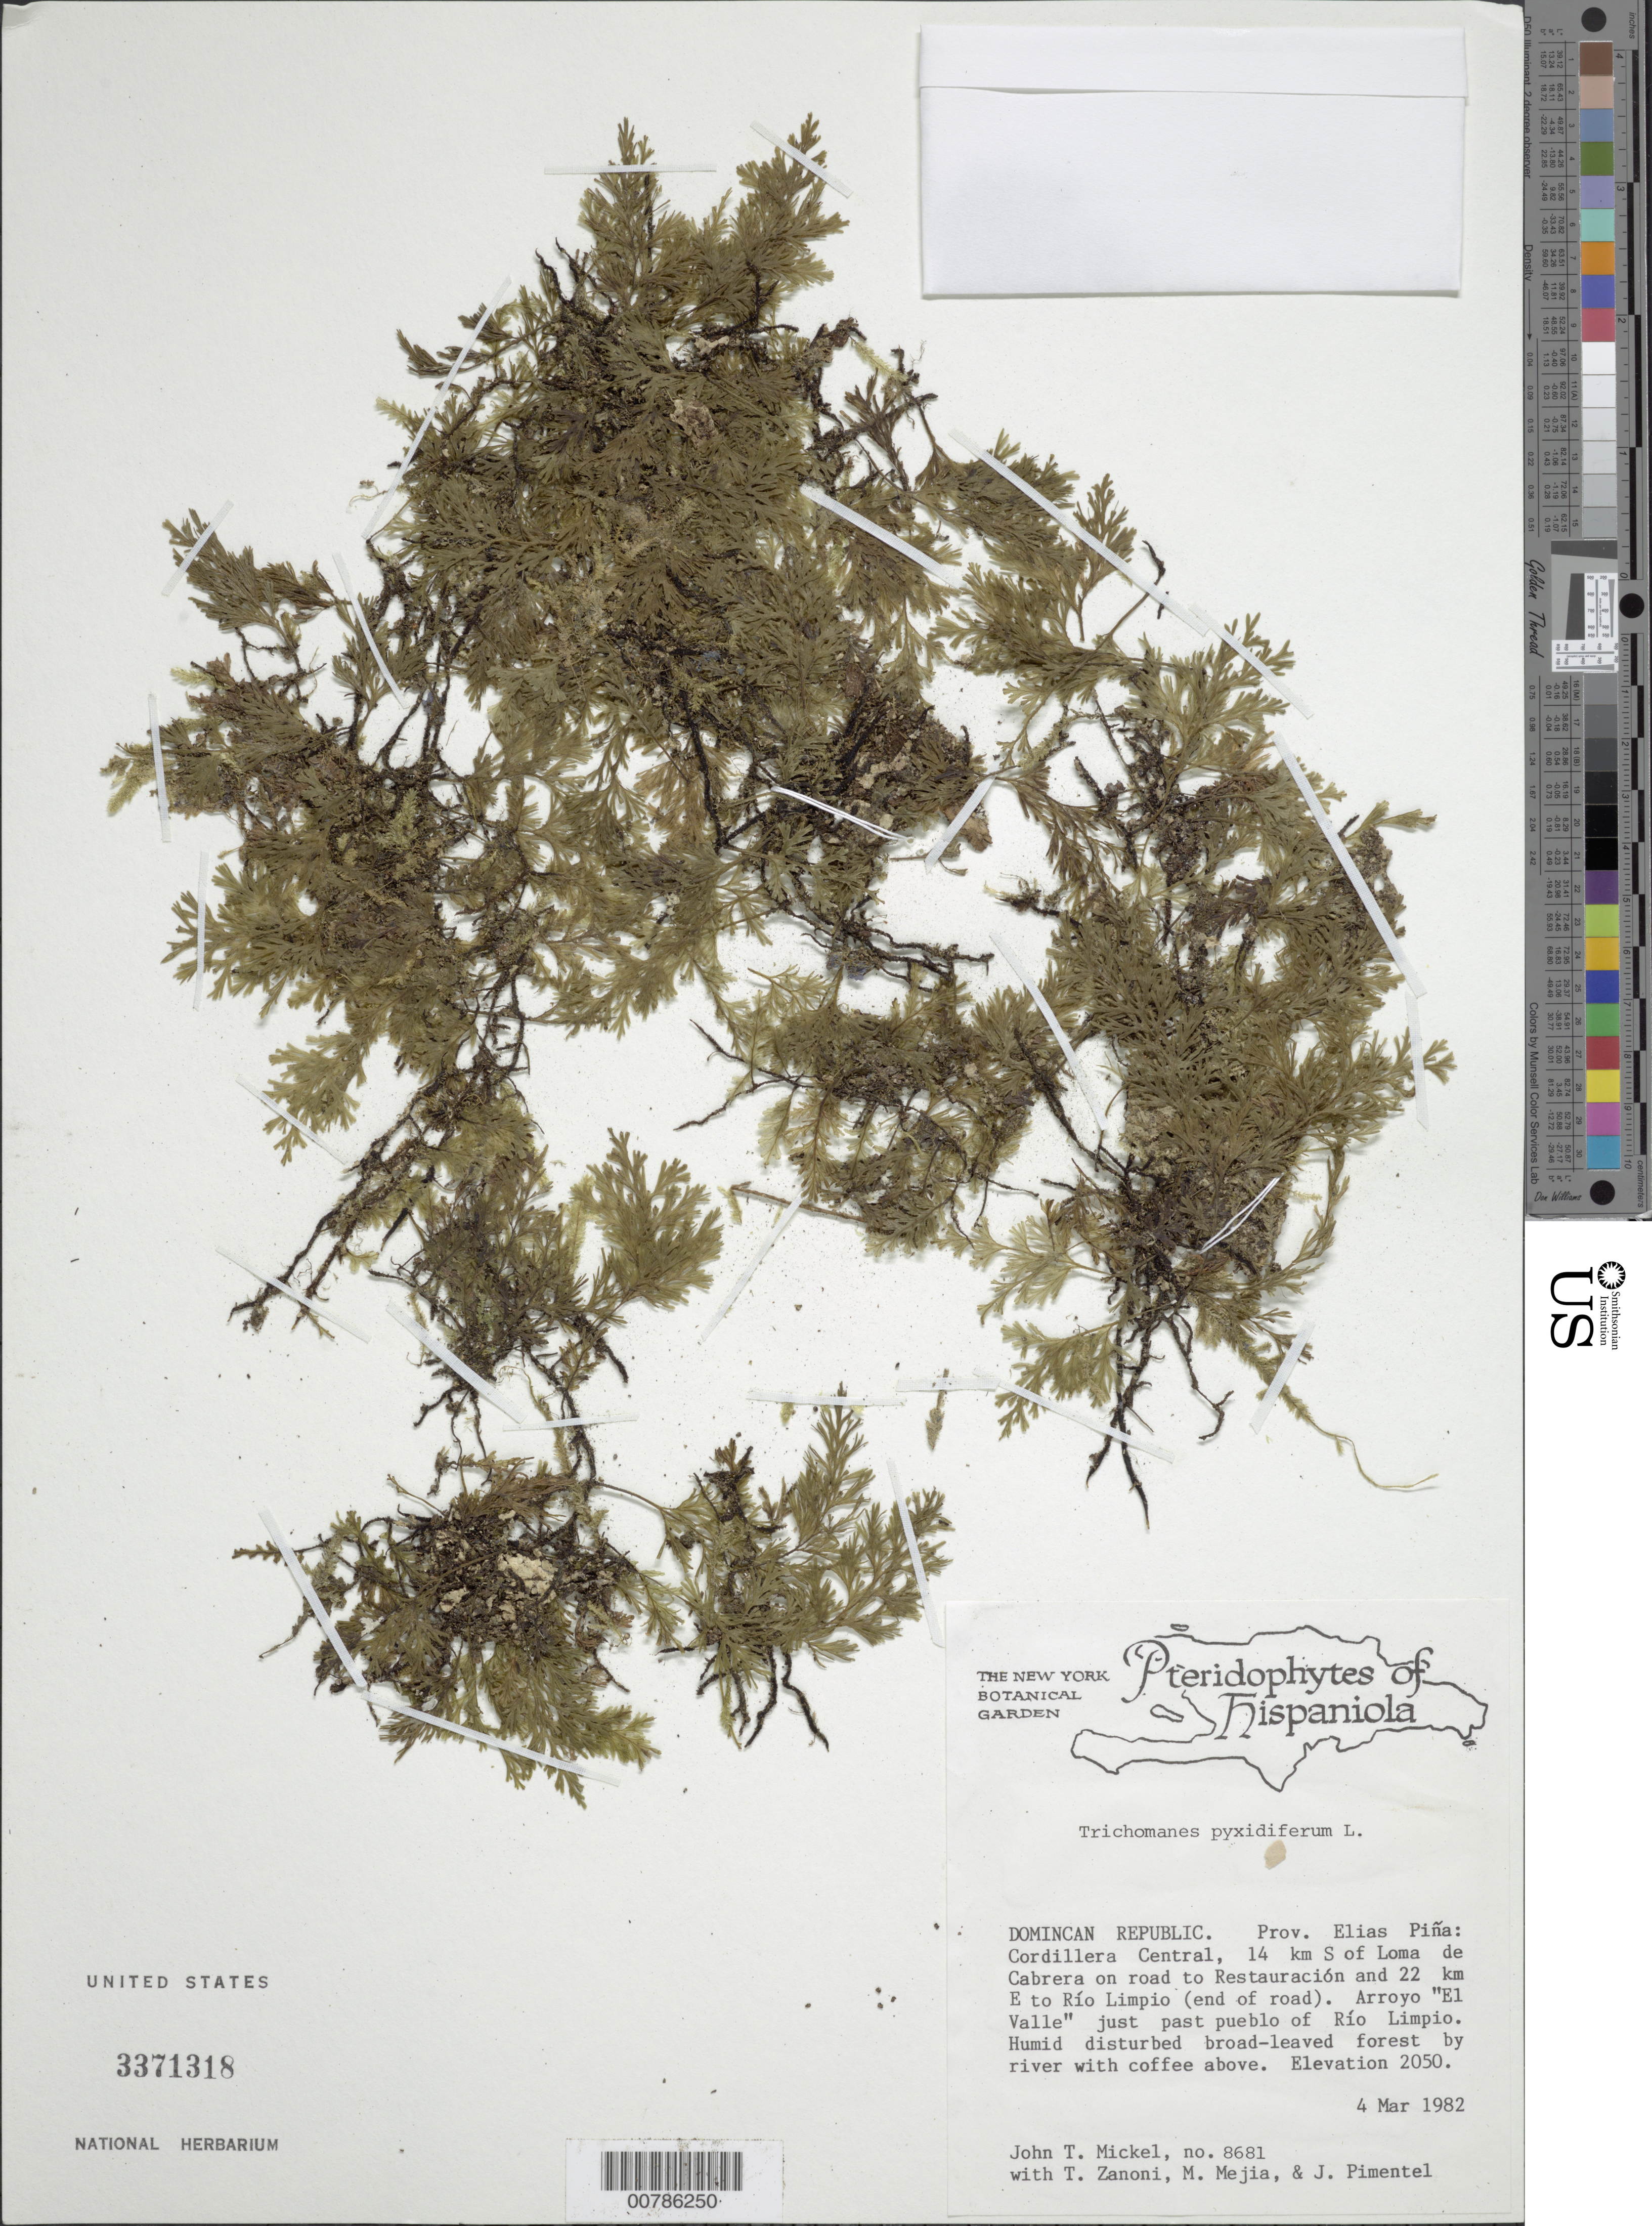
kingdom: Plantae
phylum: Tracheophyta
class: Polypodiopsida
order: Hymenophyllales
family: Hymenophyllaceae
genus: Polyphlebium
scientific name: Polyphlebium pyxidiferum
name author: (L.) Ebihara & Dubuisson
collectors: J. T. Mickel, T. A. Zanoni, M. Mejia & J. Pimentel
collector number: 8681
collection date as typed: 04 Mar 1982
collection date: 1982-03-04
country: Dominican Republic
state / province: Elias Pina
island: Hispaniola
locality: Cordillera Central, 14 km S of Loma de Cabrera on road to Restauración and 22 km E to Río Limpio, Arroyo "El Valle" just past pueblo of Río Limpio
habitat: Humid disturbed broad-leaved forest by river with coffee above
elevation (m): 2050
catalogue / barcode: US 3371318